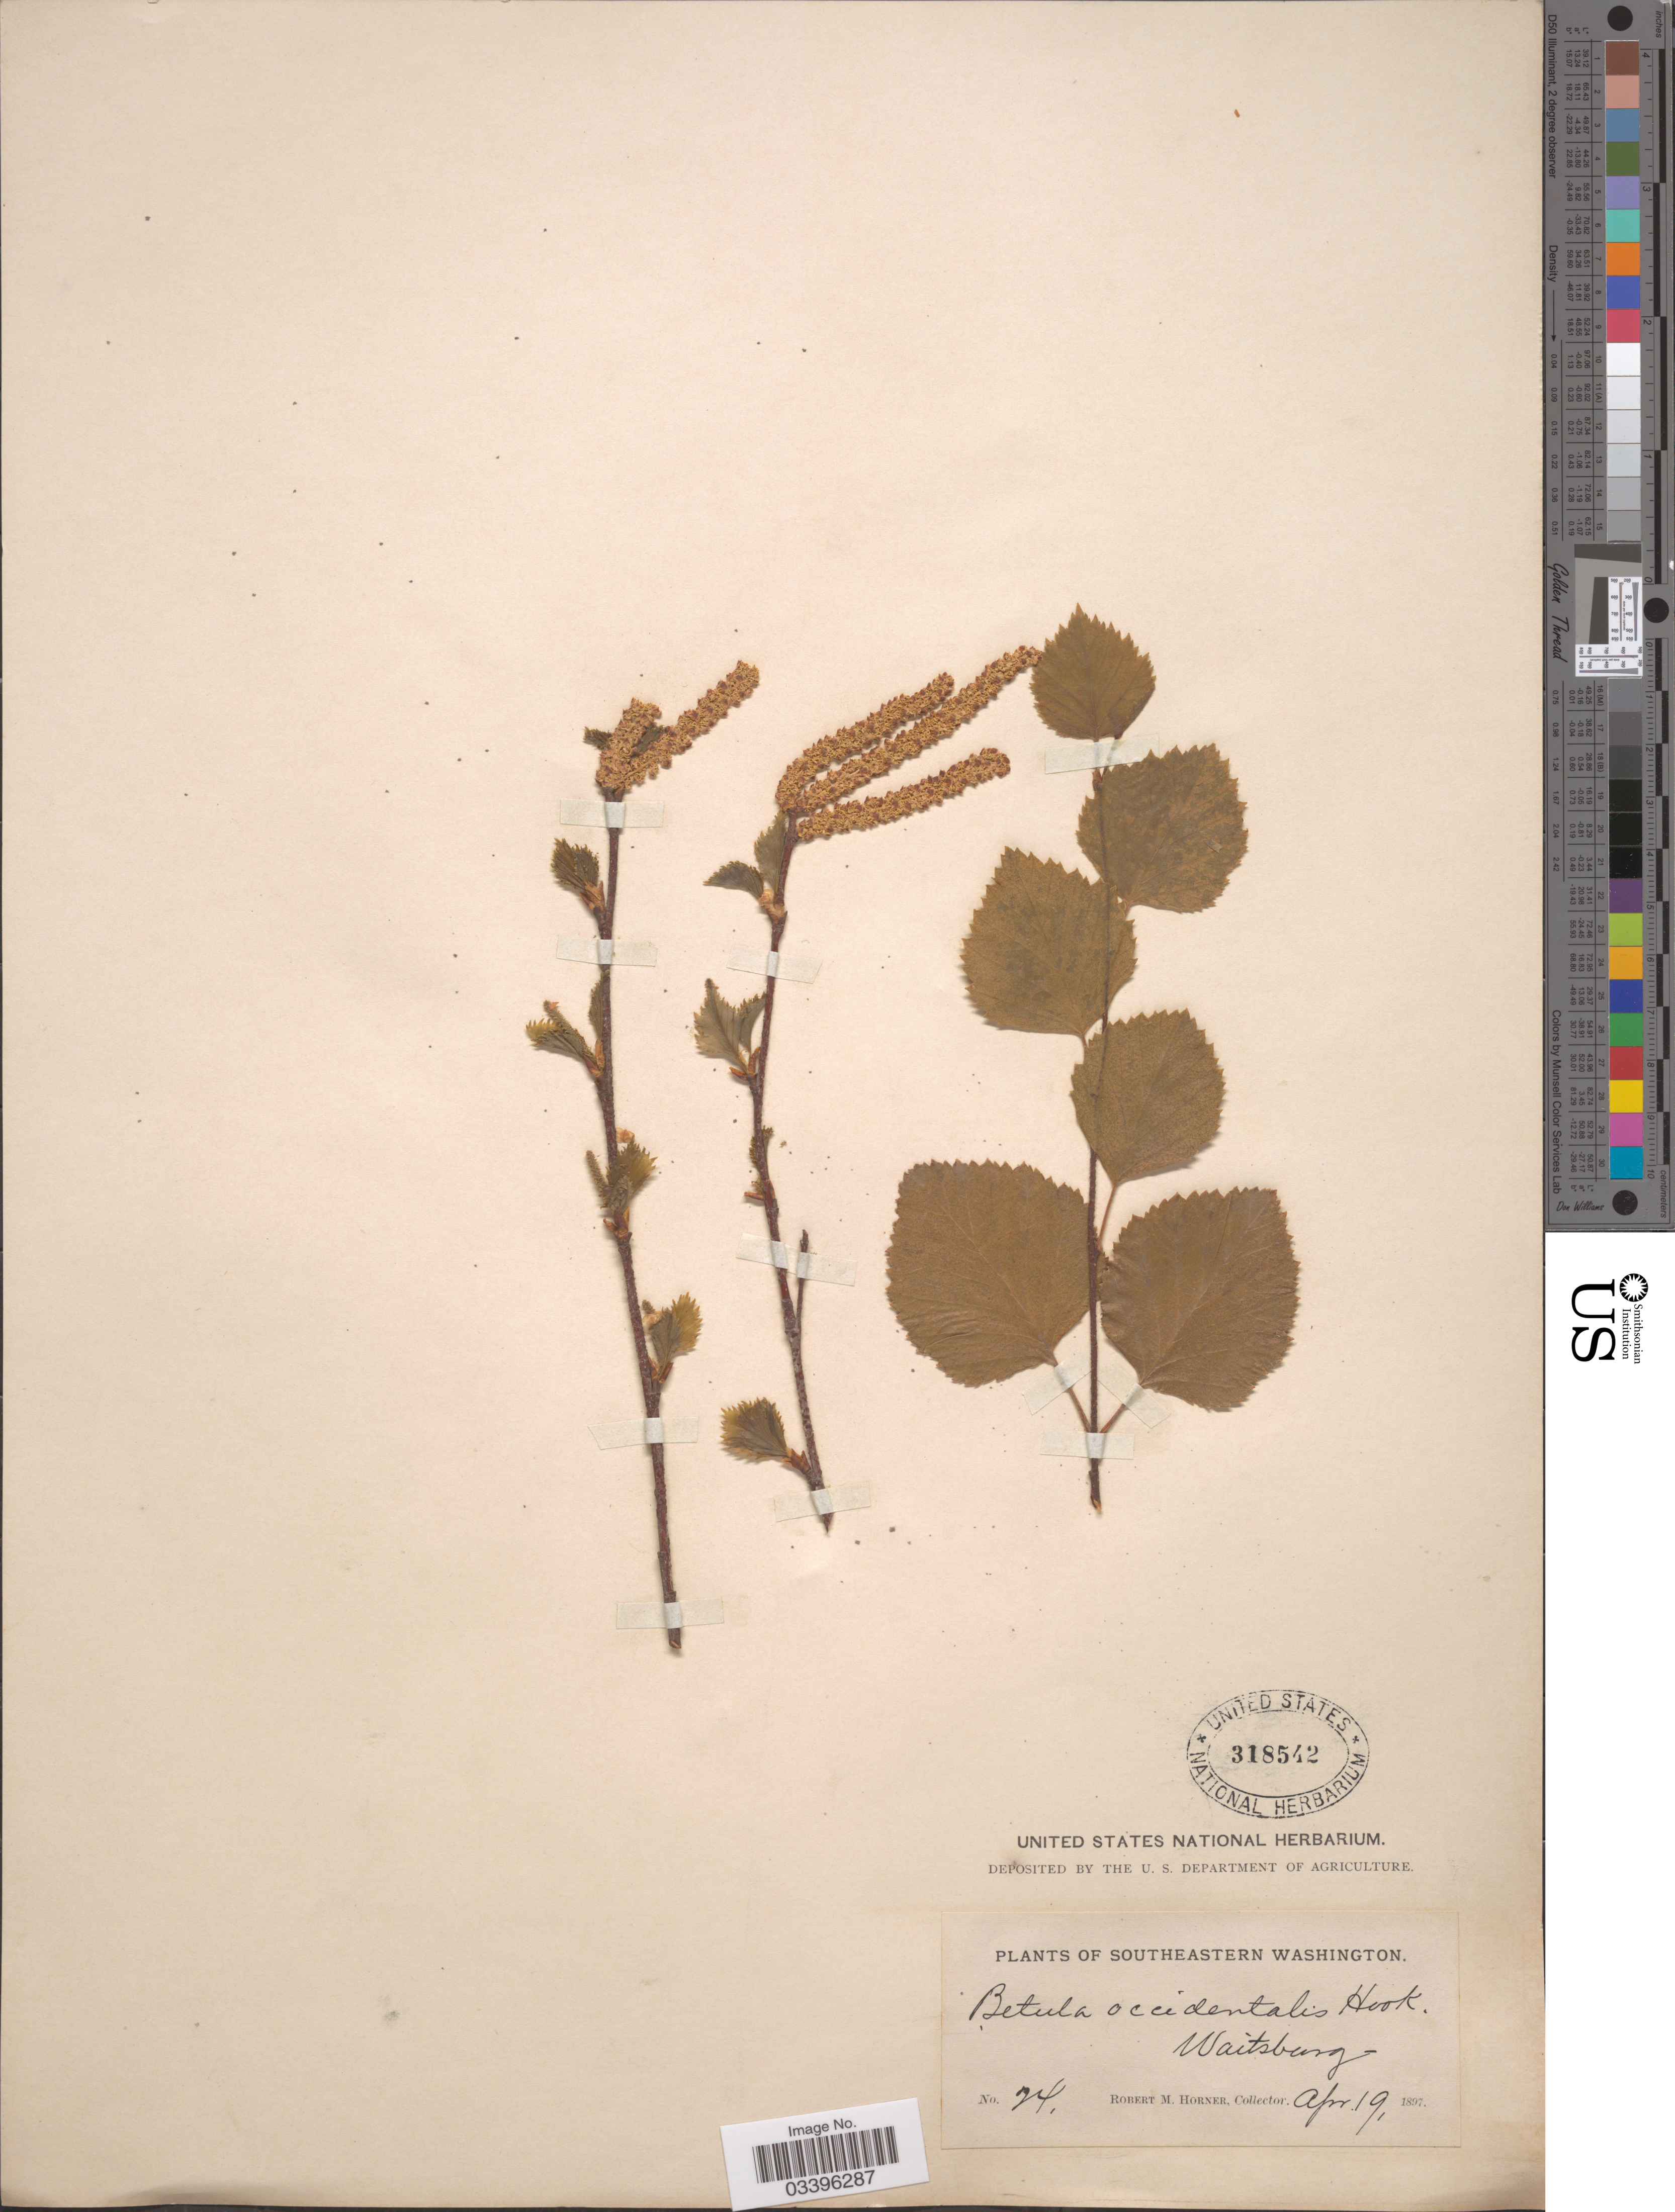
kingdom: Plantae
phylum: Tracheophyta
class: Magnoliopsida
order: Fagales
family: Betulaceae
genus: Betula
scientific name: Betula occidentalis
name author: Hook.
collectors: R. Horner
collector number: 24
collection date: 1897-04-19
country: United States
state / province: Washington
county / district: Walla Walla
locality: Southeastern Washington. Waitsburg.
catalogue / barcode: US 318542